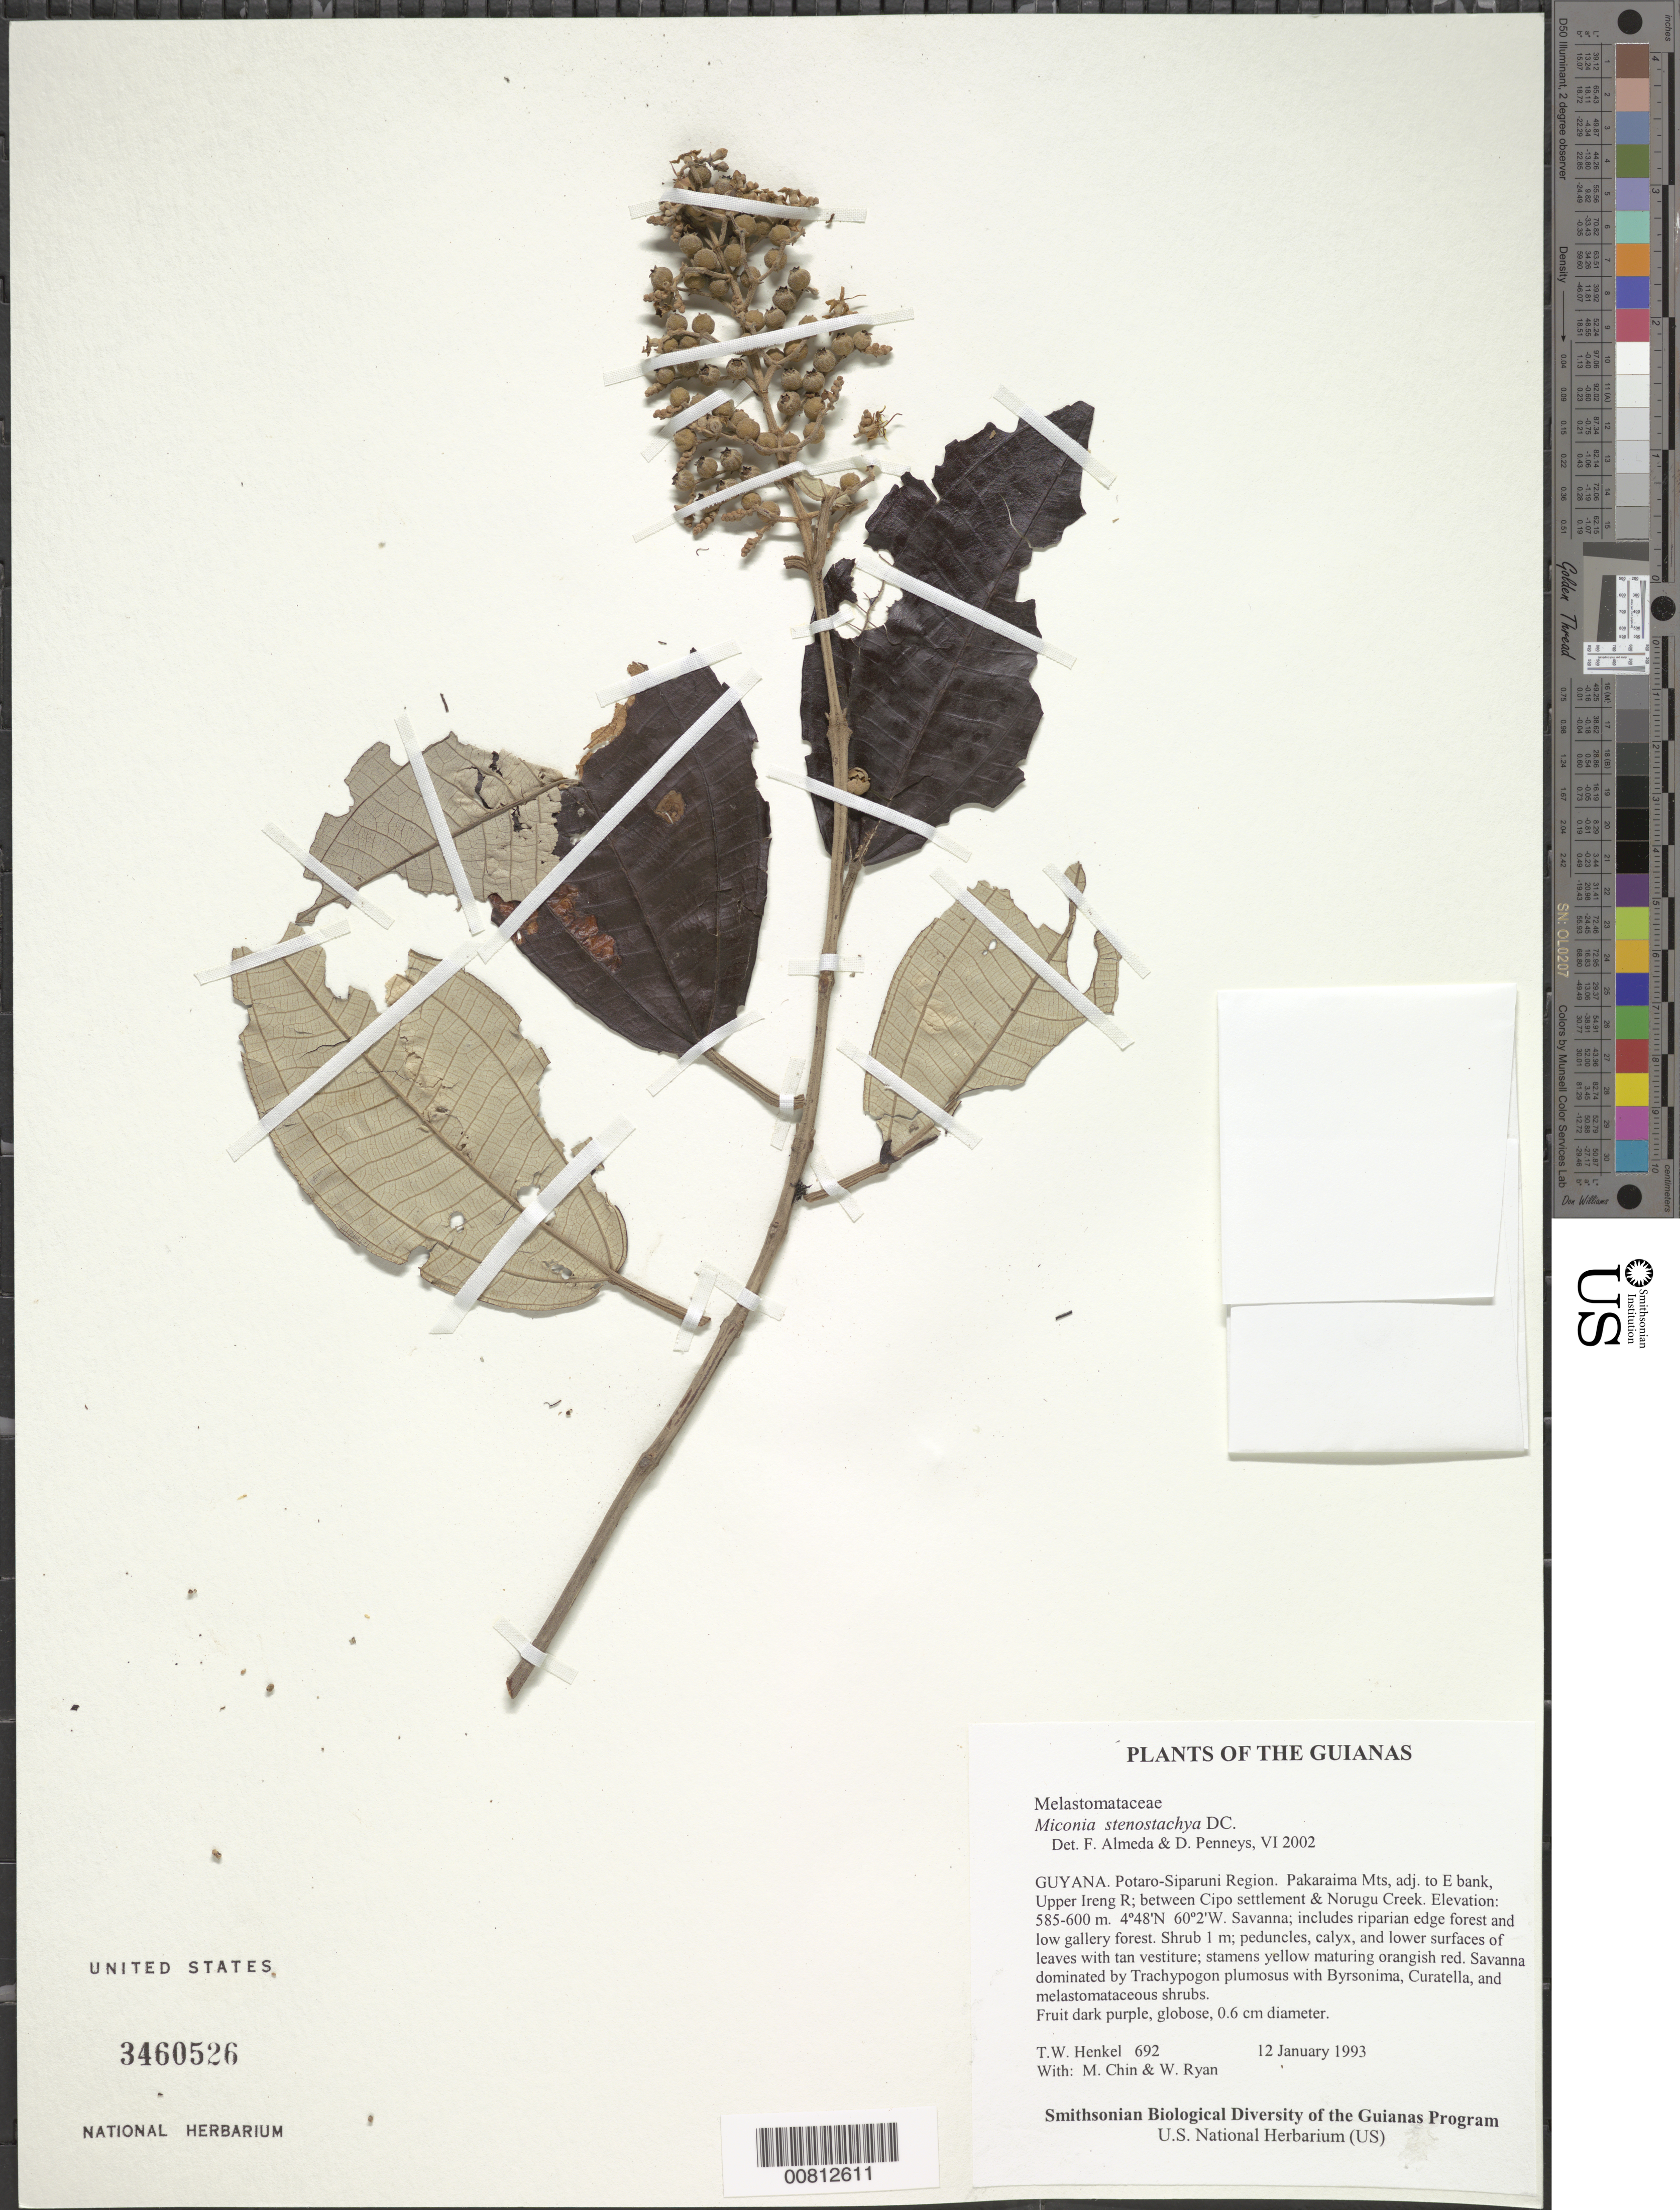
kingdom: Plantae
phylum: Tracheophyta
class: Magnoliopsida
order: Myrtales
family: Melastomataceae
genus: Miconia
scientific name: Miconia stenostachya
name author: DC.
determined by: Almeda, F.; Penneys, D. S.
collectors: T. Henkel, M. Chin & W. Ryan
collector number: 692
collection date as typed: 12 January 1993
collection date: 1993-01-12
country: Guyana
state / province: Potaro-Siparuni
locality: Pakaraima Mts, adj. to E bank, Upper Ireng R; between Cipo settlement & Norugu Creek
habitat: Savanna; includes riparian edge forest and low gallery forest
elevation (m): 585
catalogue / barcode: US 3460526